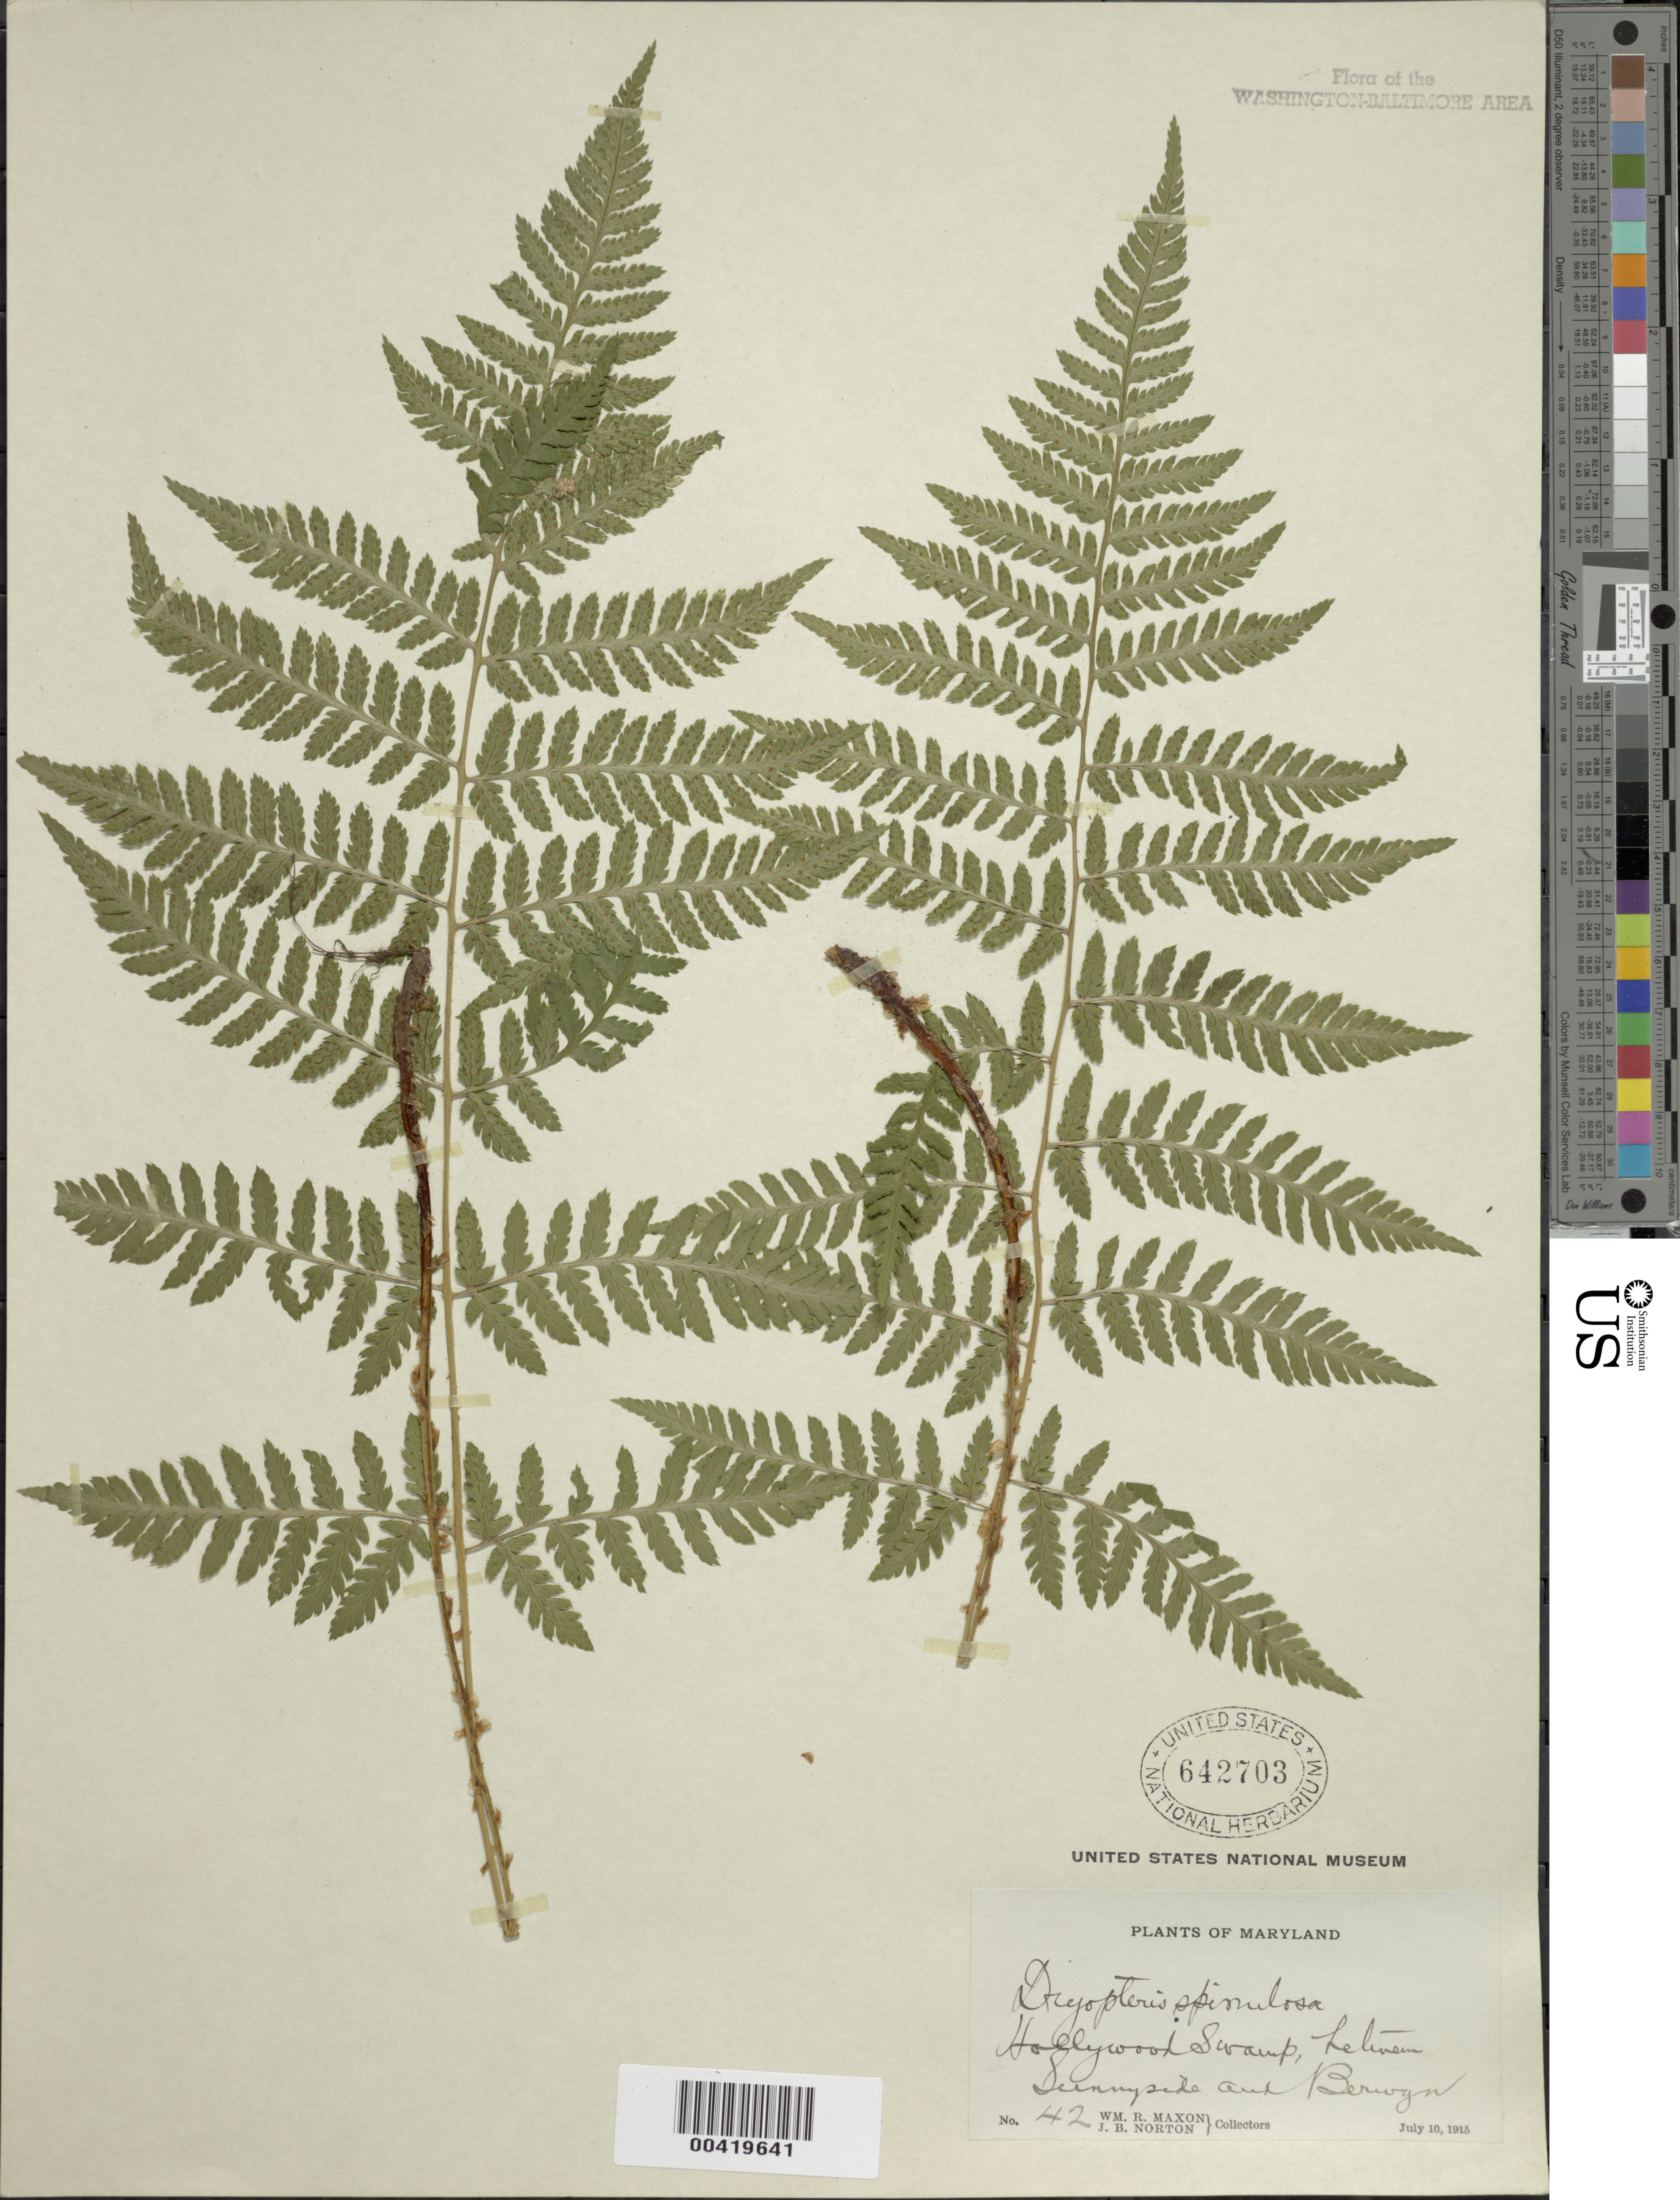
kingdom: Plantae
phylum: Tracheophyta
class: Polypodiopsida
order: Polypodiales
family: Dryopteridaceae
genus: Dryopteris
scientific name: Dryopteris carthusiana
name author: (Villars) H.P. Fuchs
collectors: W. R. Maxon & J. Norton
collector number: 42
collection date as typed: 10 Jul 1915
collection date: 1915-07-10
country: United States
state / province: Maryland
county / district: Prince George's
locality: Hollywood Swamp, between Sunnyside and Berwyn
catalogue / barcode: US 642703